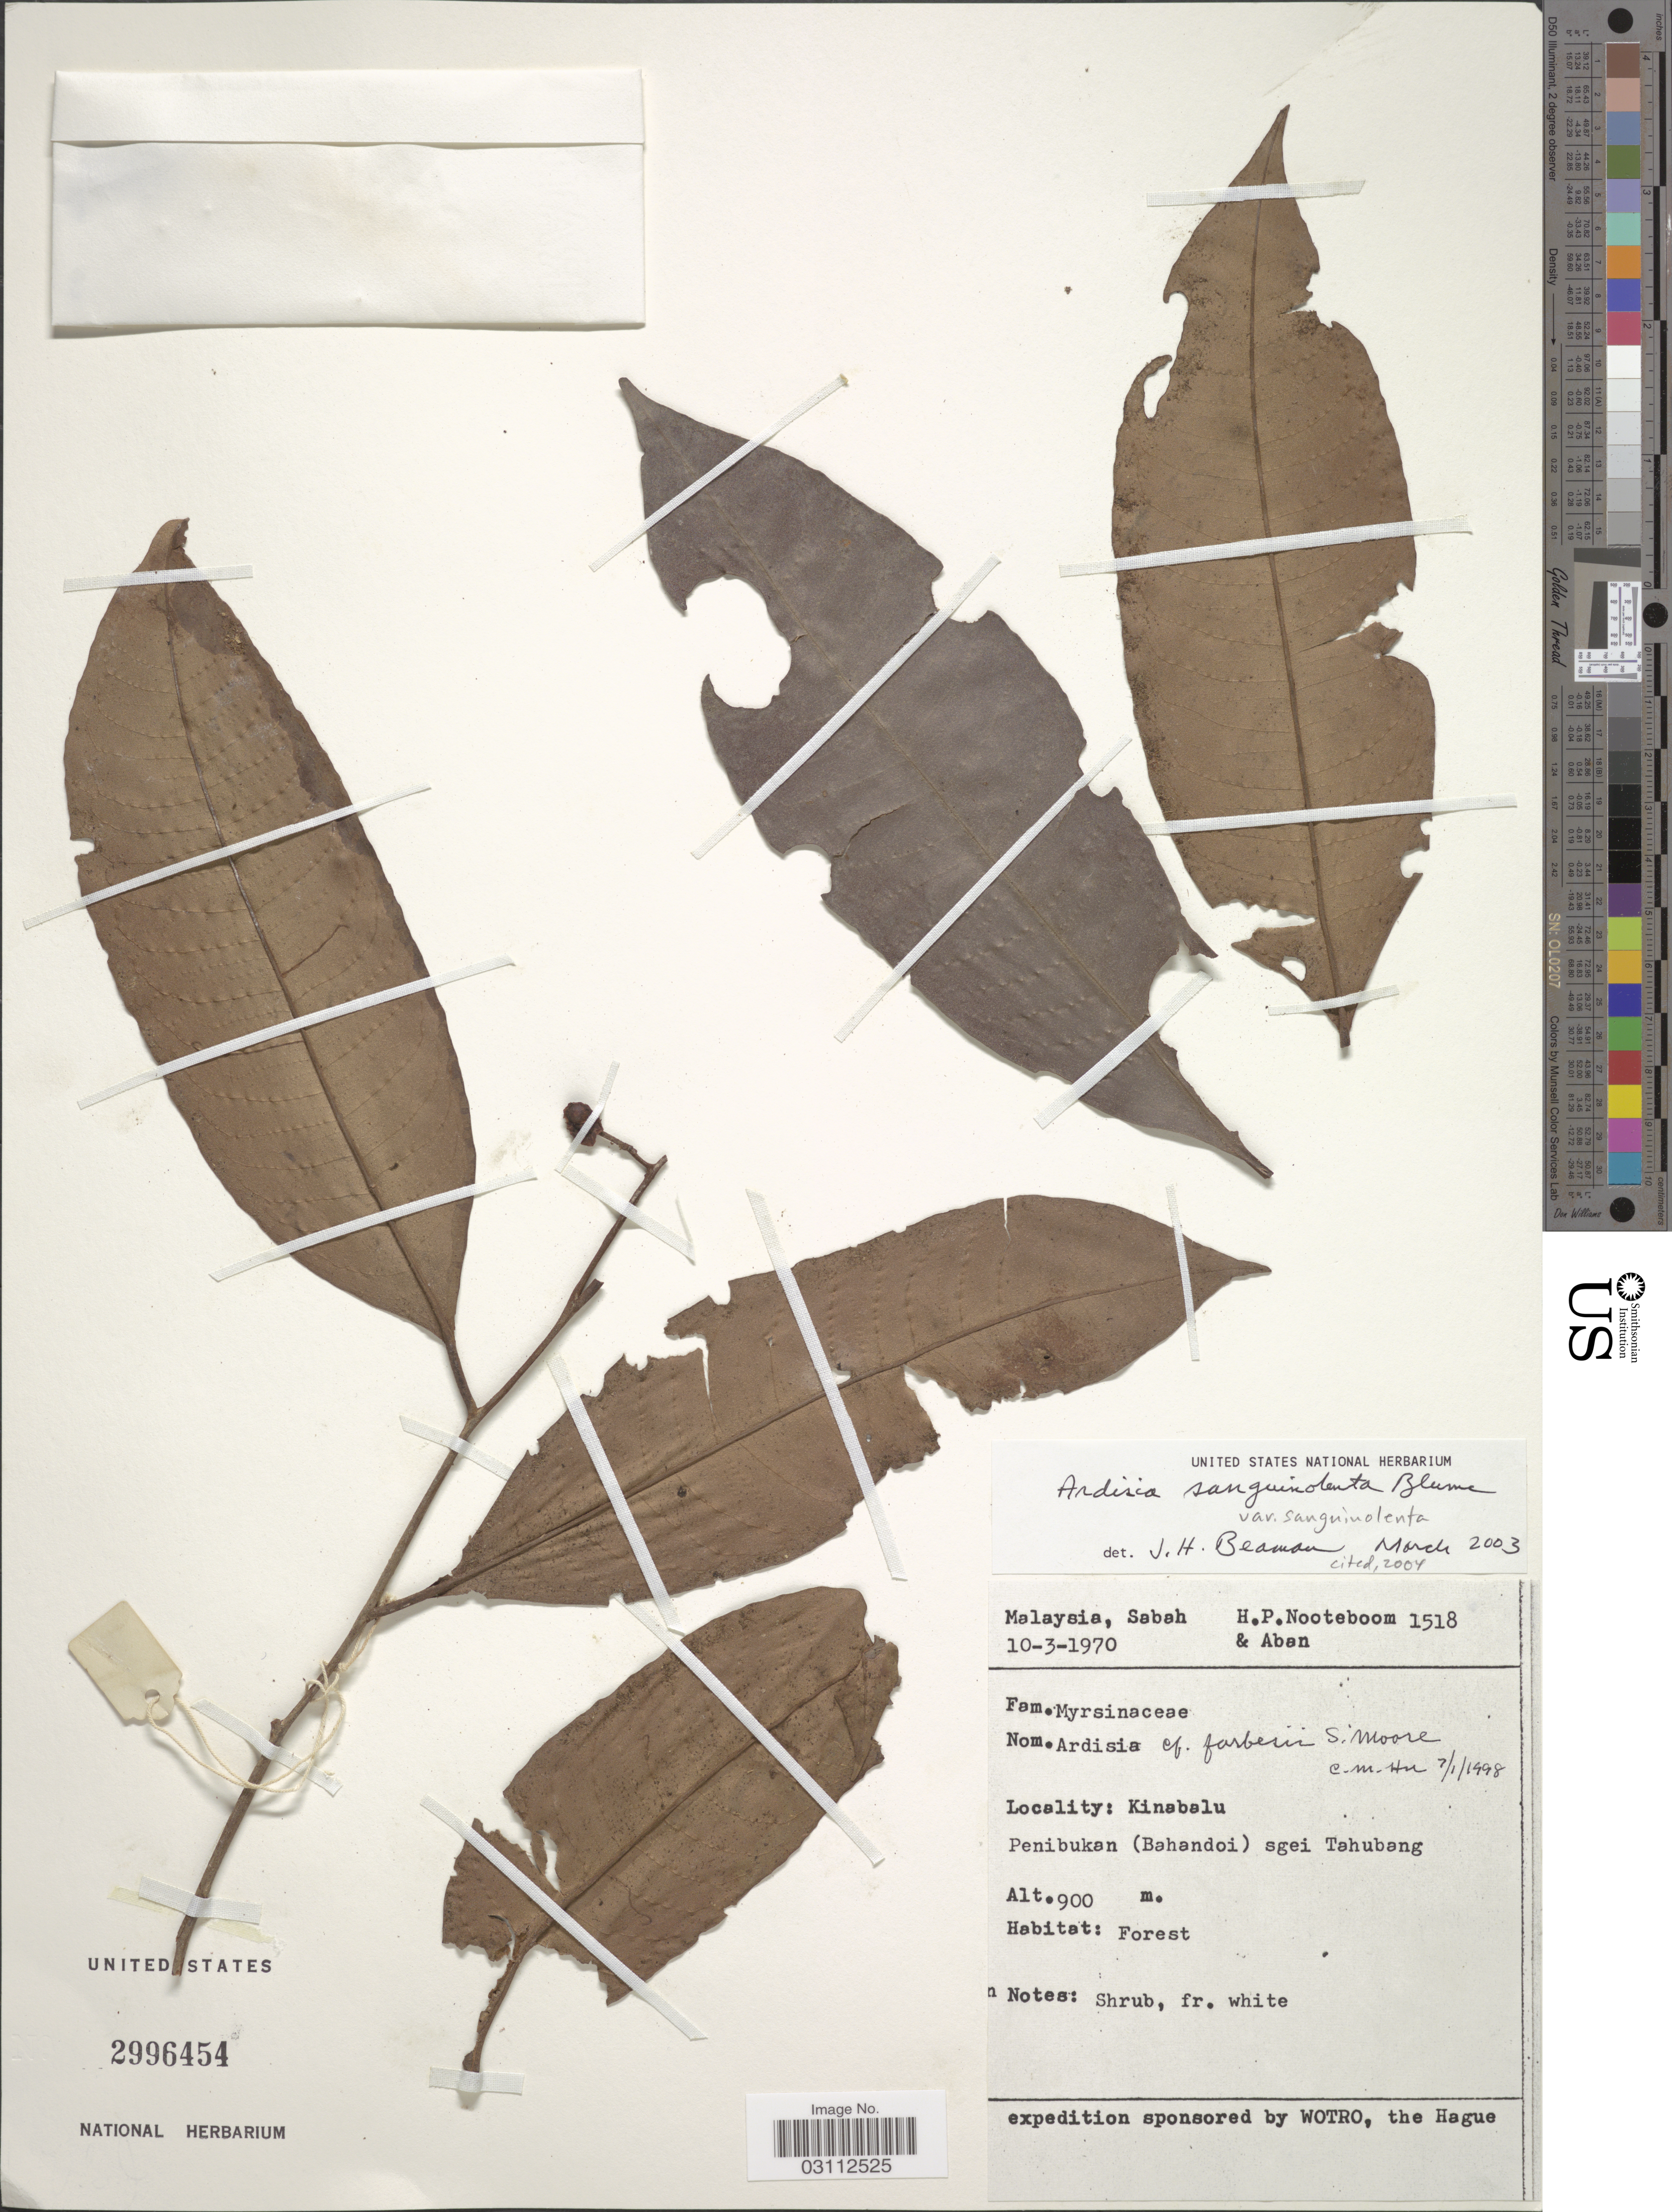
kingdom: Plantae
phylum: Tracheophyta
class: Magnoliopsida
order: Ericales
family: Primulaceae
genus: Ardisia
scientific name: Ardisia sanguinolenta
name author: Blume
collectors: H. P. Nooteboom & -- Aban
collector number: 1518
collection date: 1970-03-10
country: Malaysia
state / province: Sabah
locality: Kinabalu. Penibukan (Bahandoi) sgei Tahubang.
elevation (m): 900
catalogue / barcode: US 2996454